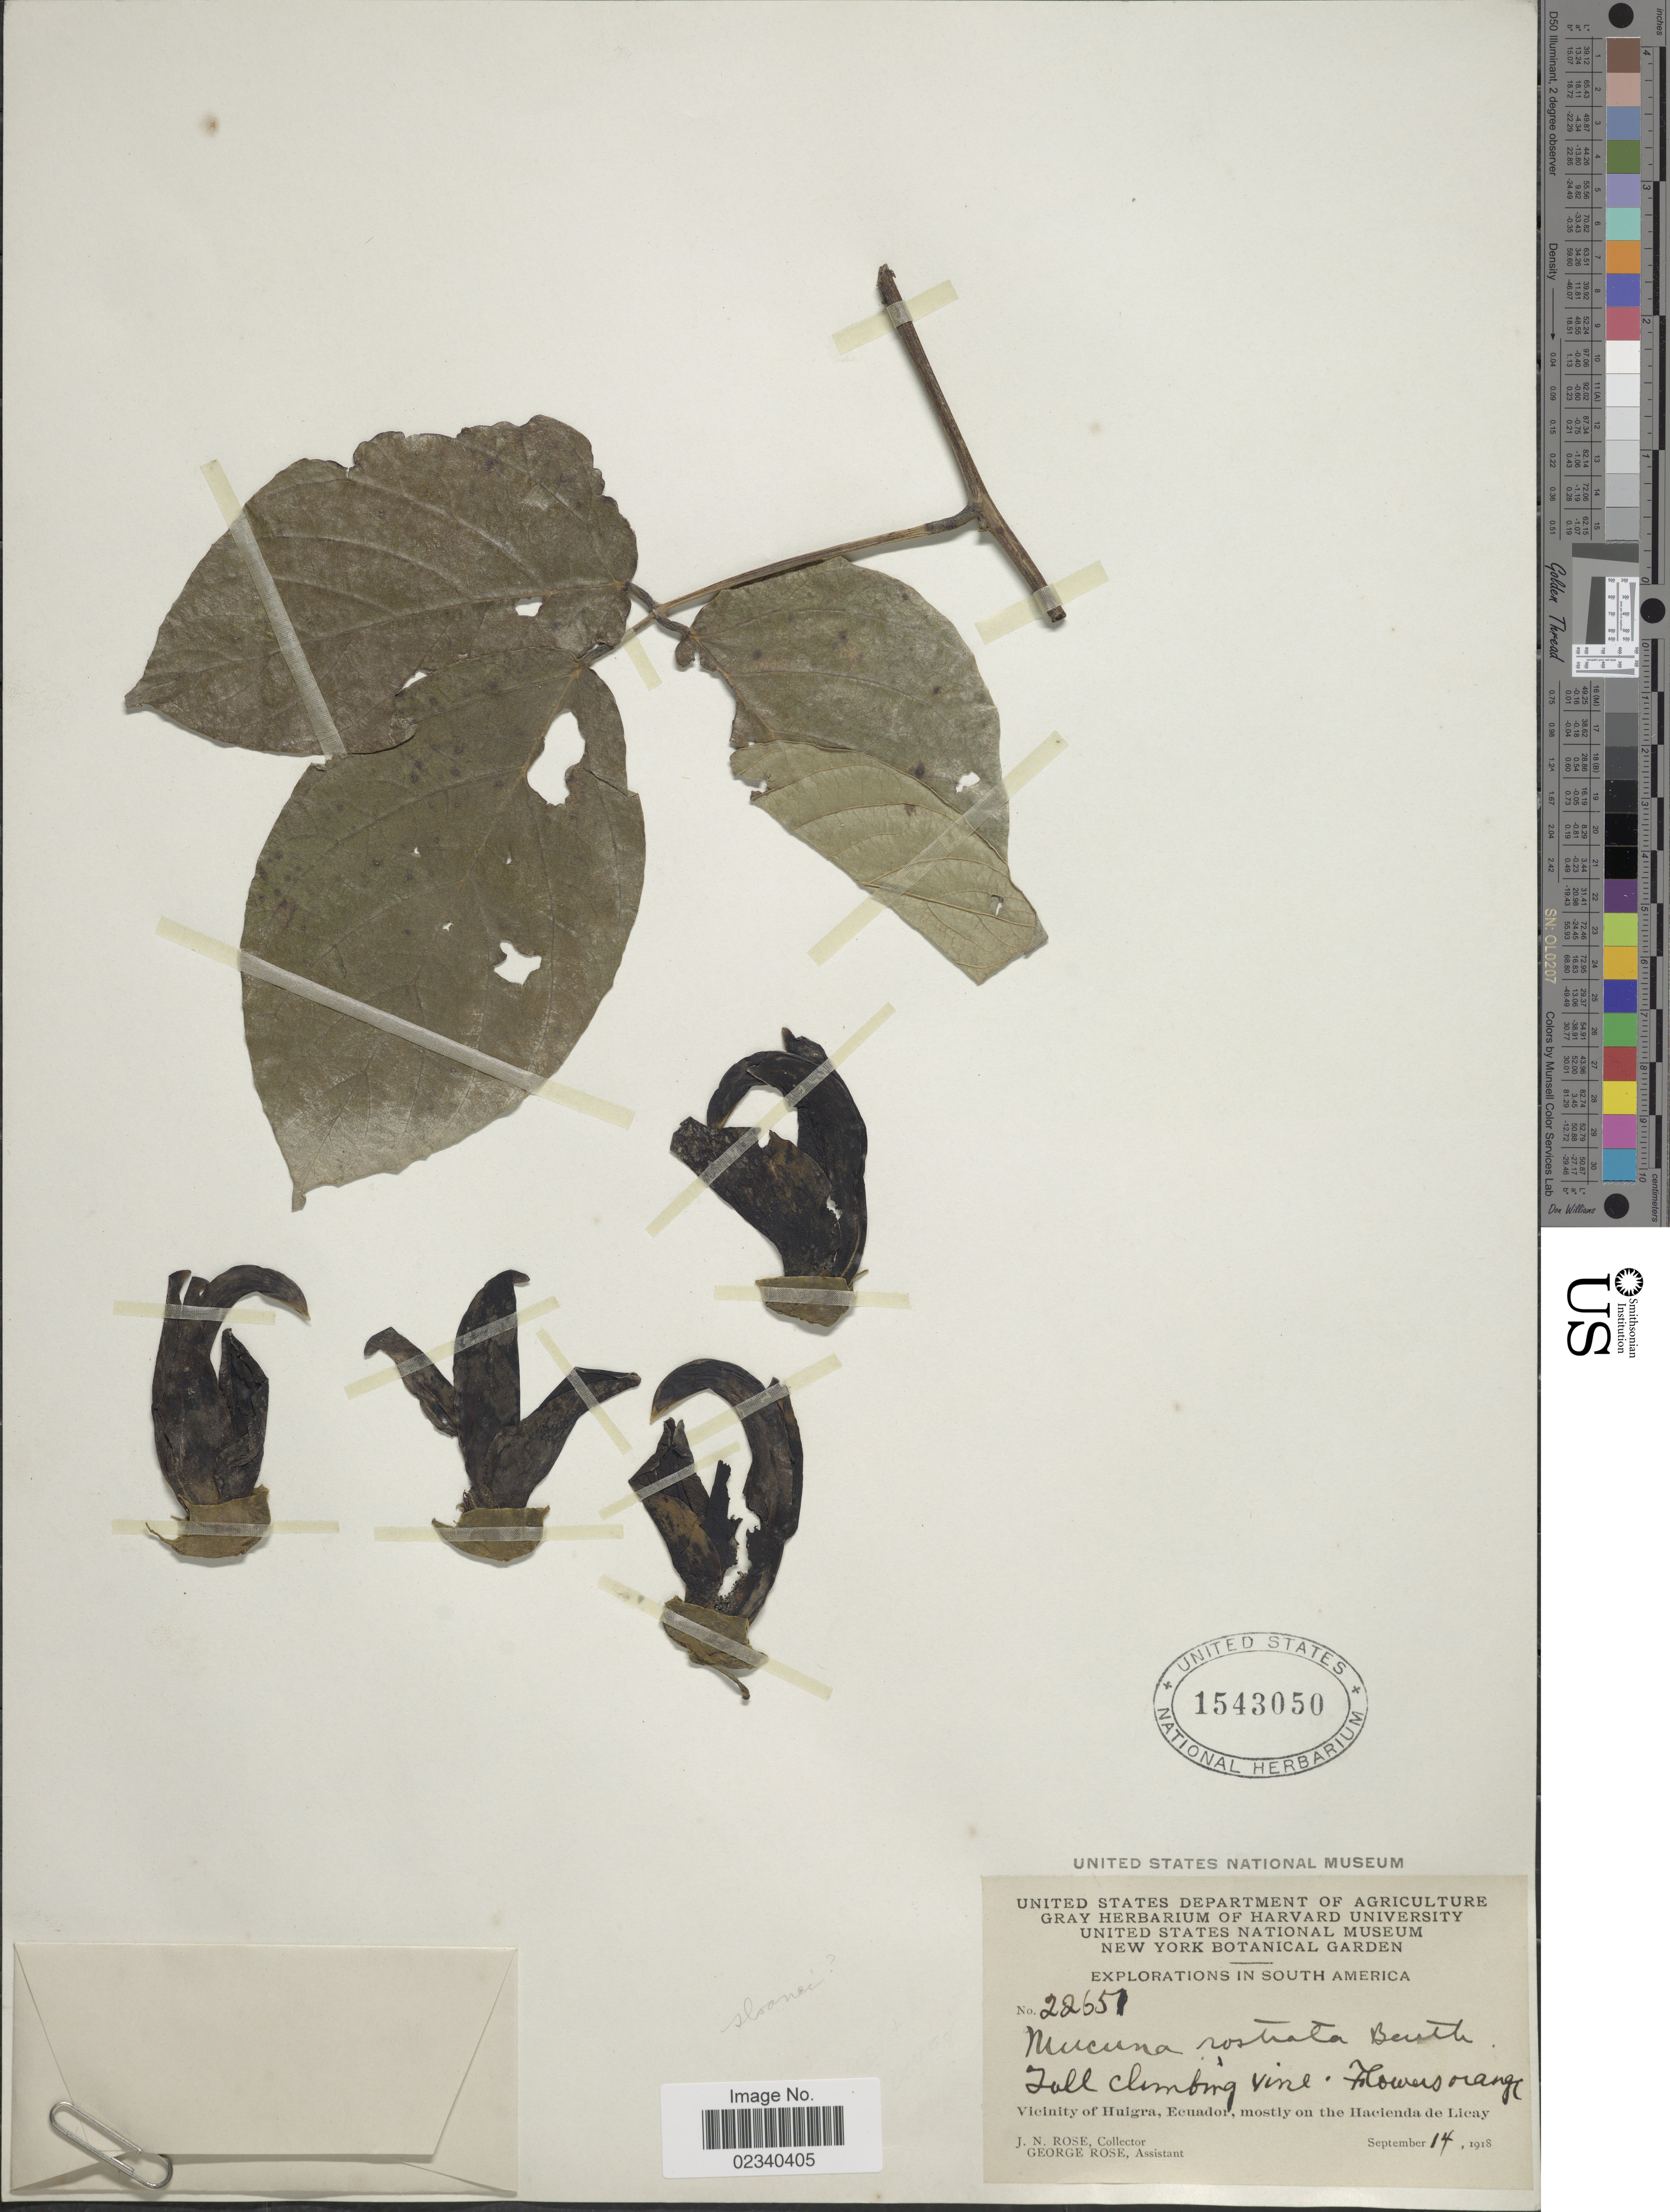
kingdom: Plantae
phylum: Tracheophyta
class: Magnoliopsida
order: Fabales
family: Fabaceae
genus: Mucuna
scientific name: Mucuna sloanei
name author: Fawc. & Rendle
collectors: J. N. Rose & G. Rose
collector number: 22651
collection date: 1918-09-14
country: Ecuador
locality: Vicinity of Huigra, mostly on the Hacienda de Licay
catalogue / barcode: US 1543050